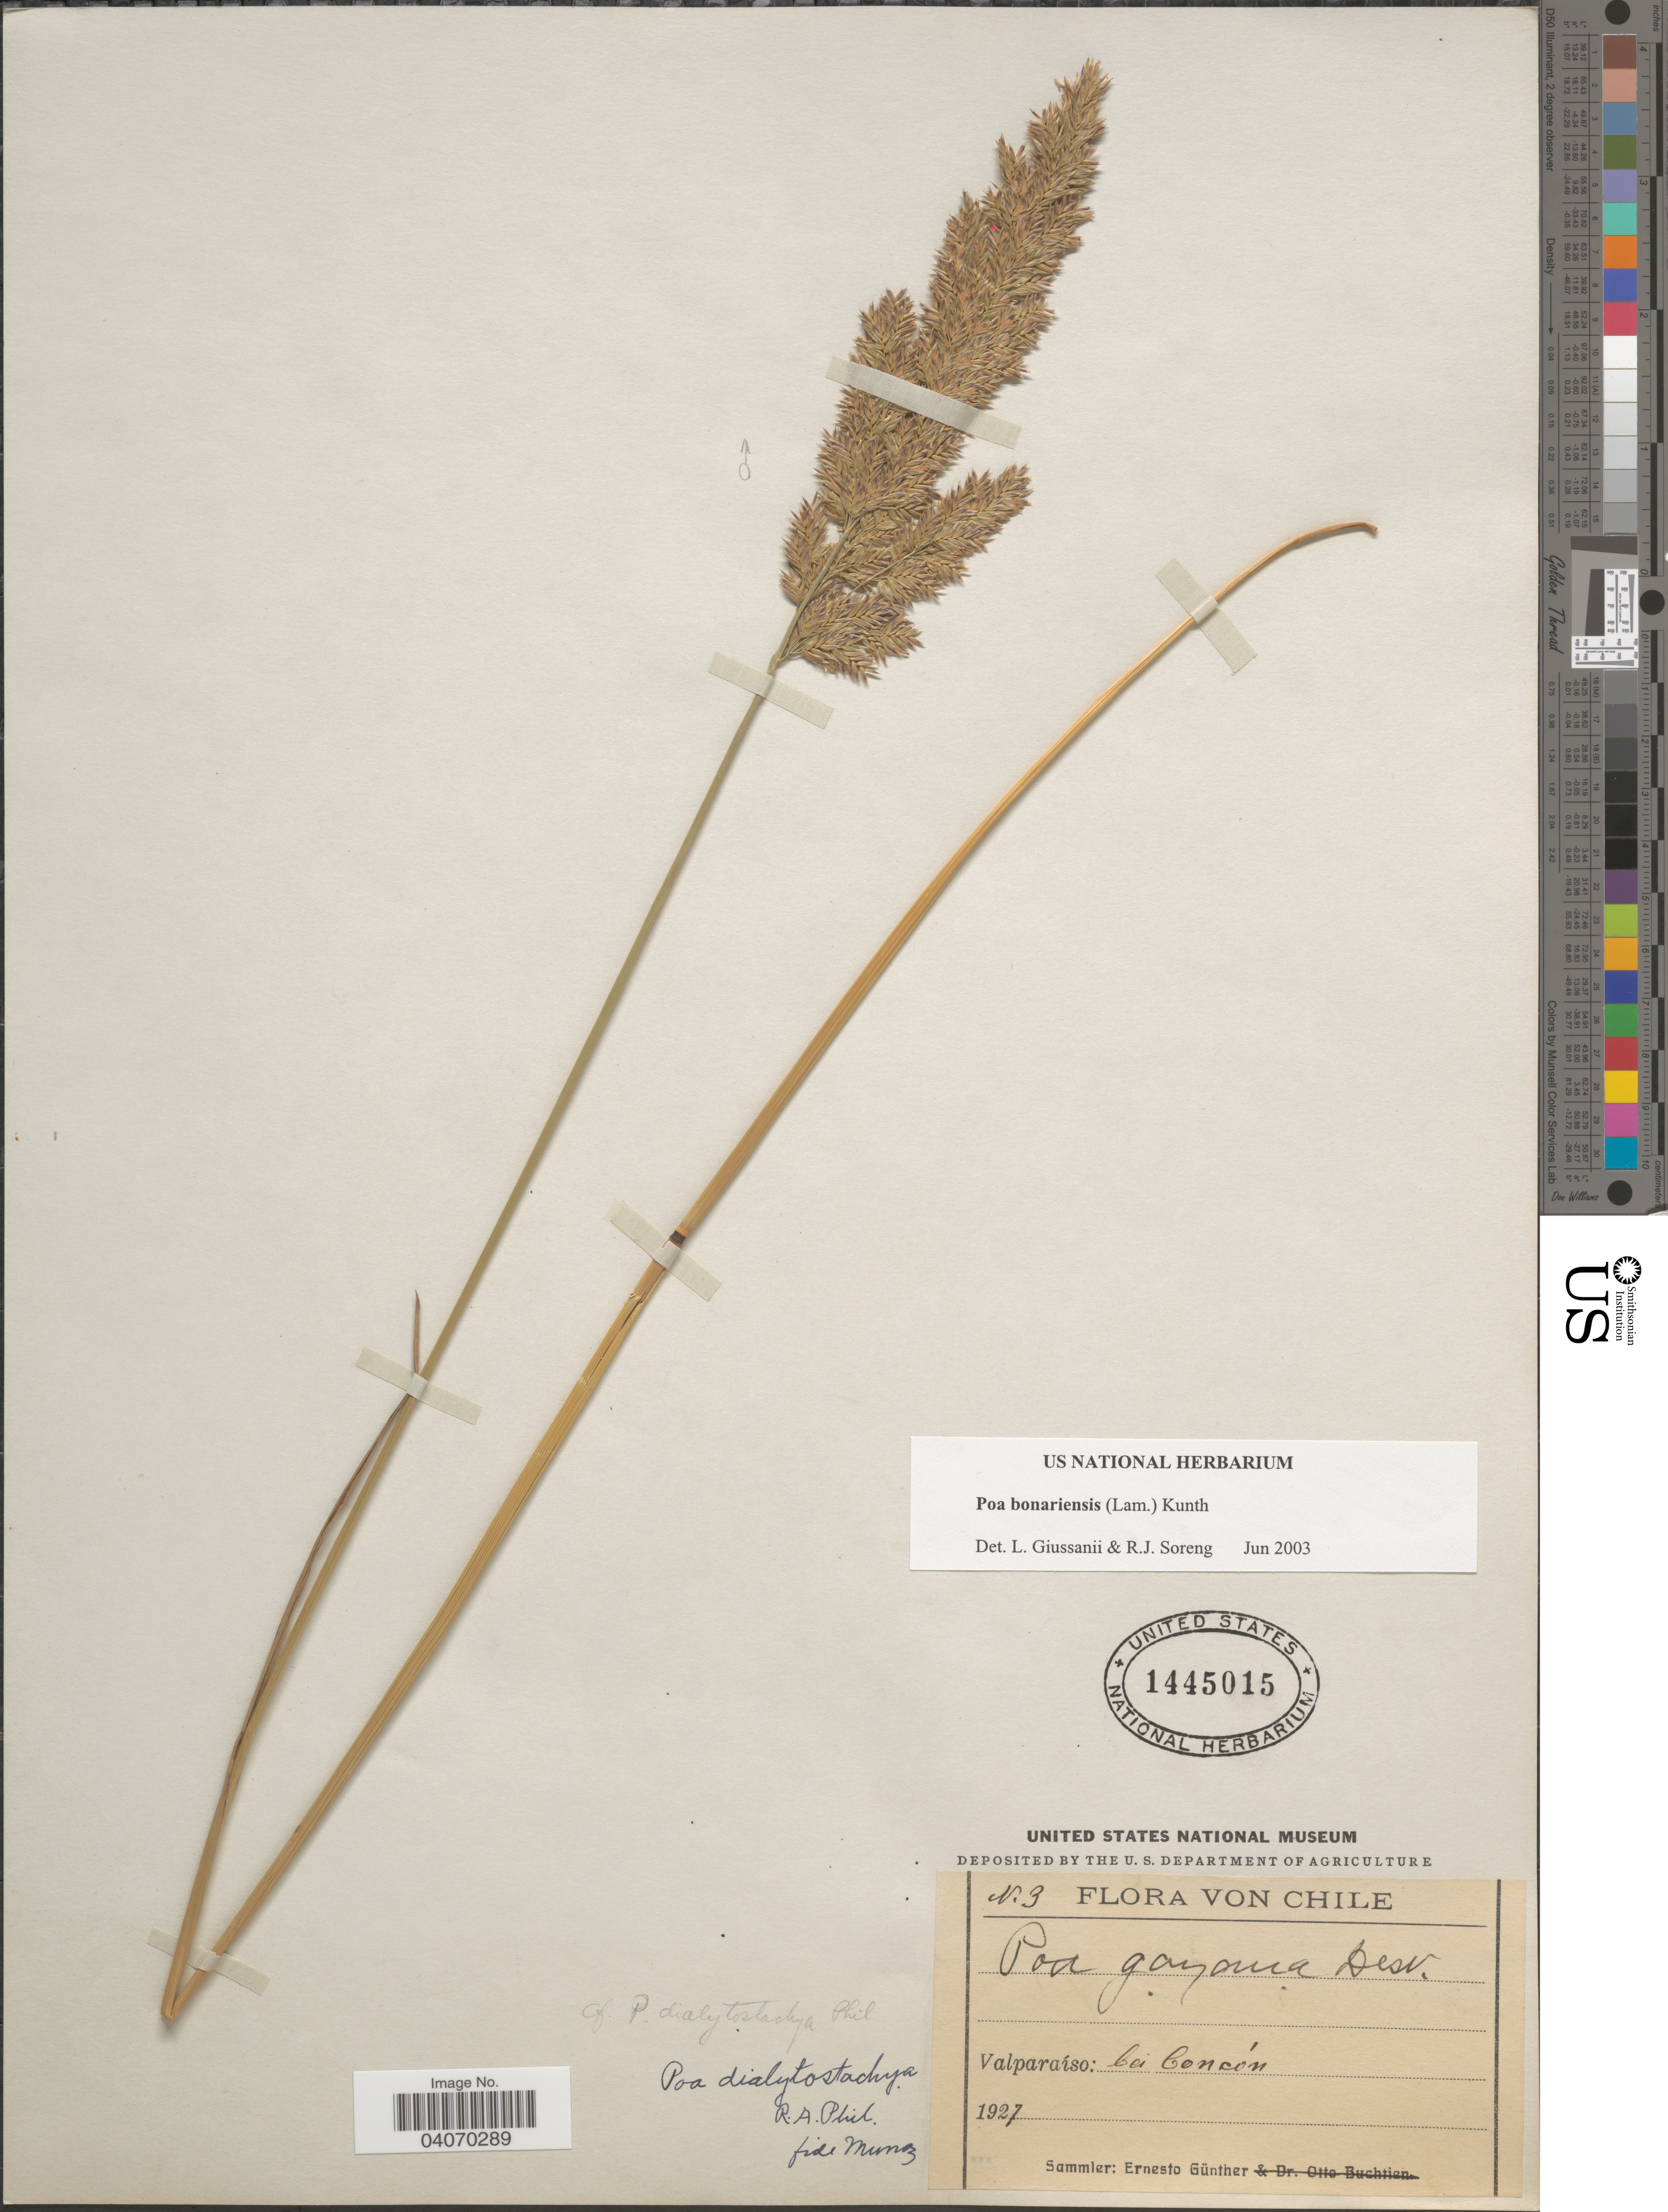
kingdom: Plantae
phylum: Tracheophyta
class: Liliopsida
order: Poales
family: Poaceae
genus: Poa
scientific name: Poa bonariensis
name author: (Lam.) Kunth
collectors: E. Gunther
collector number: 3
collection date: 1927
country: Chile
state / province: Valparaíso (V)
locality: Bei Concón.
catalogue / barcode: US 1445015